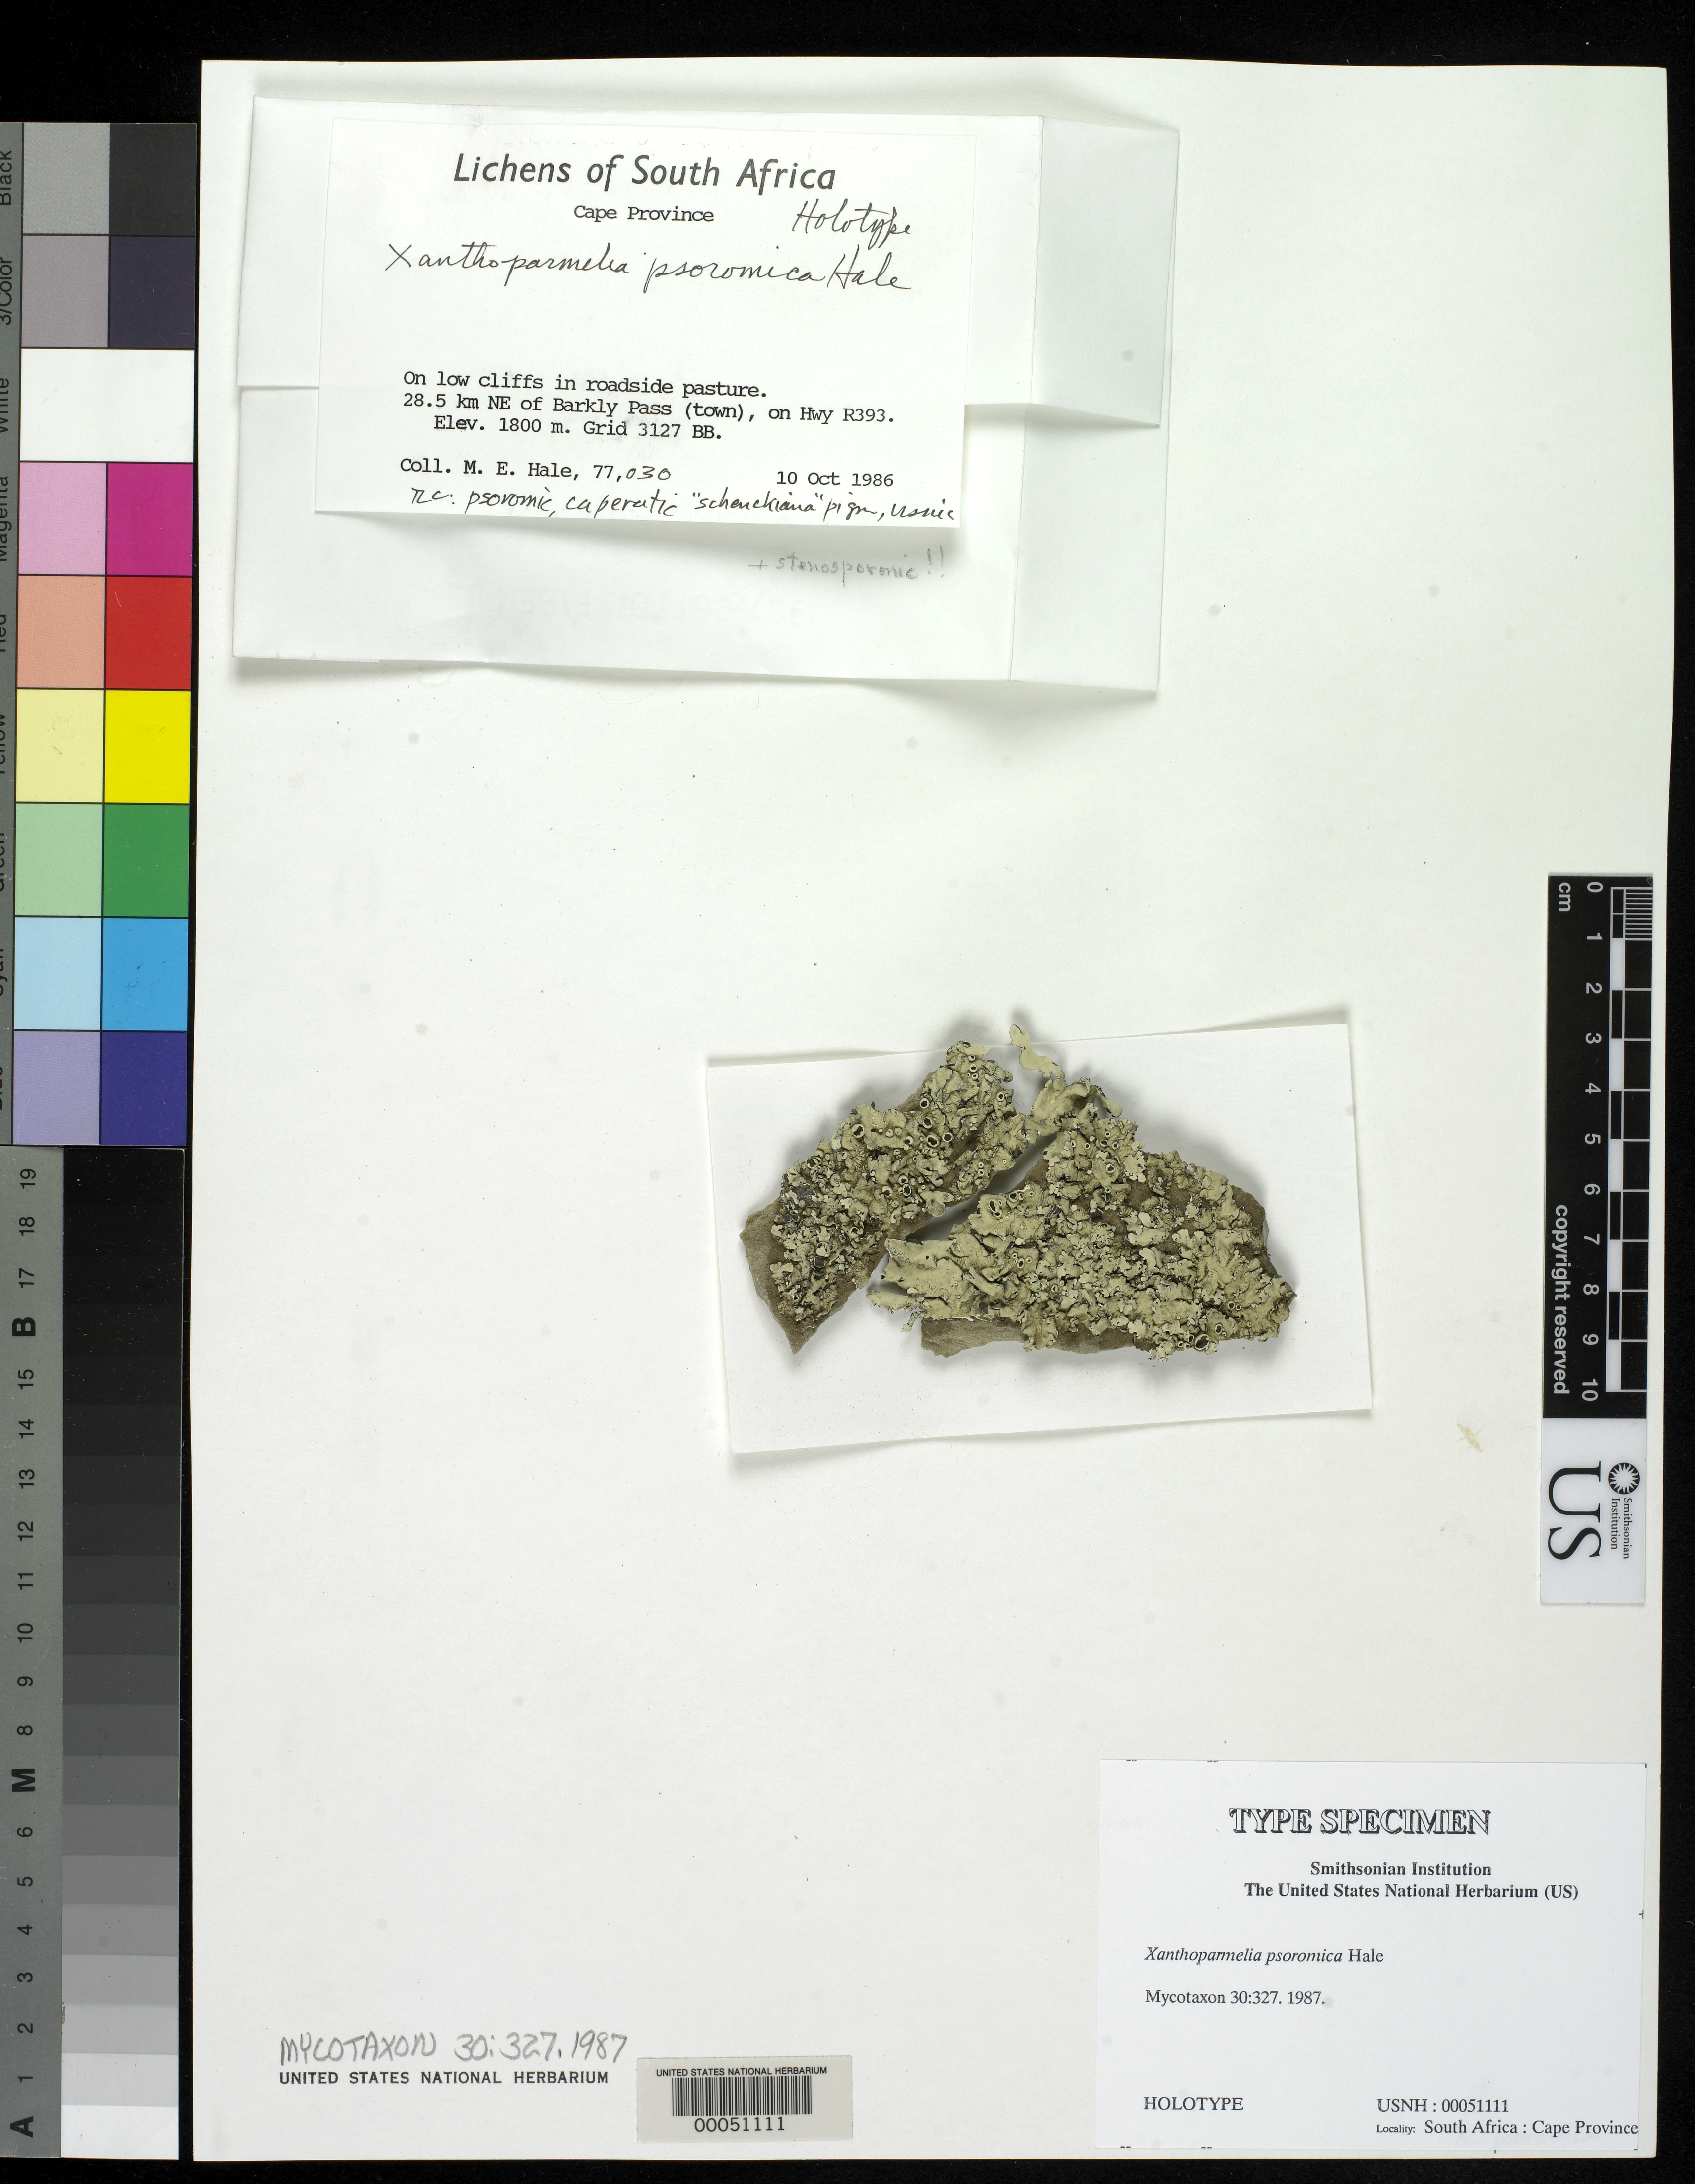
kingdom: Fungi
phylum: Ascomycota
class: Lecanoromycetes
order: Lecanorales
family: Parmeliaceae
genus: Xanthoparmelia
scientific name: Xanthoparmelia psoromica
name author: Hale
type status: Holotype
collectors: M. Hale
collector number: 77030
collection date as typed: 10 Oct 1986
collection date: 1986-10-10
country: South Africa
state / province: Eastern Cape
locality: Grid 3127 BB. 28.5 km NE of Barkly Pass (town), on Hwy R393, on low cliffs in roadside pasture.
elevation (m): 1800